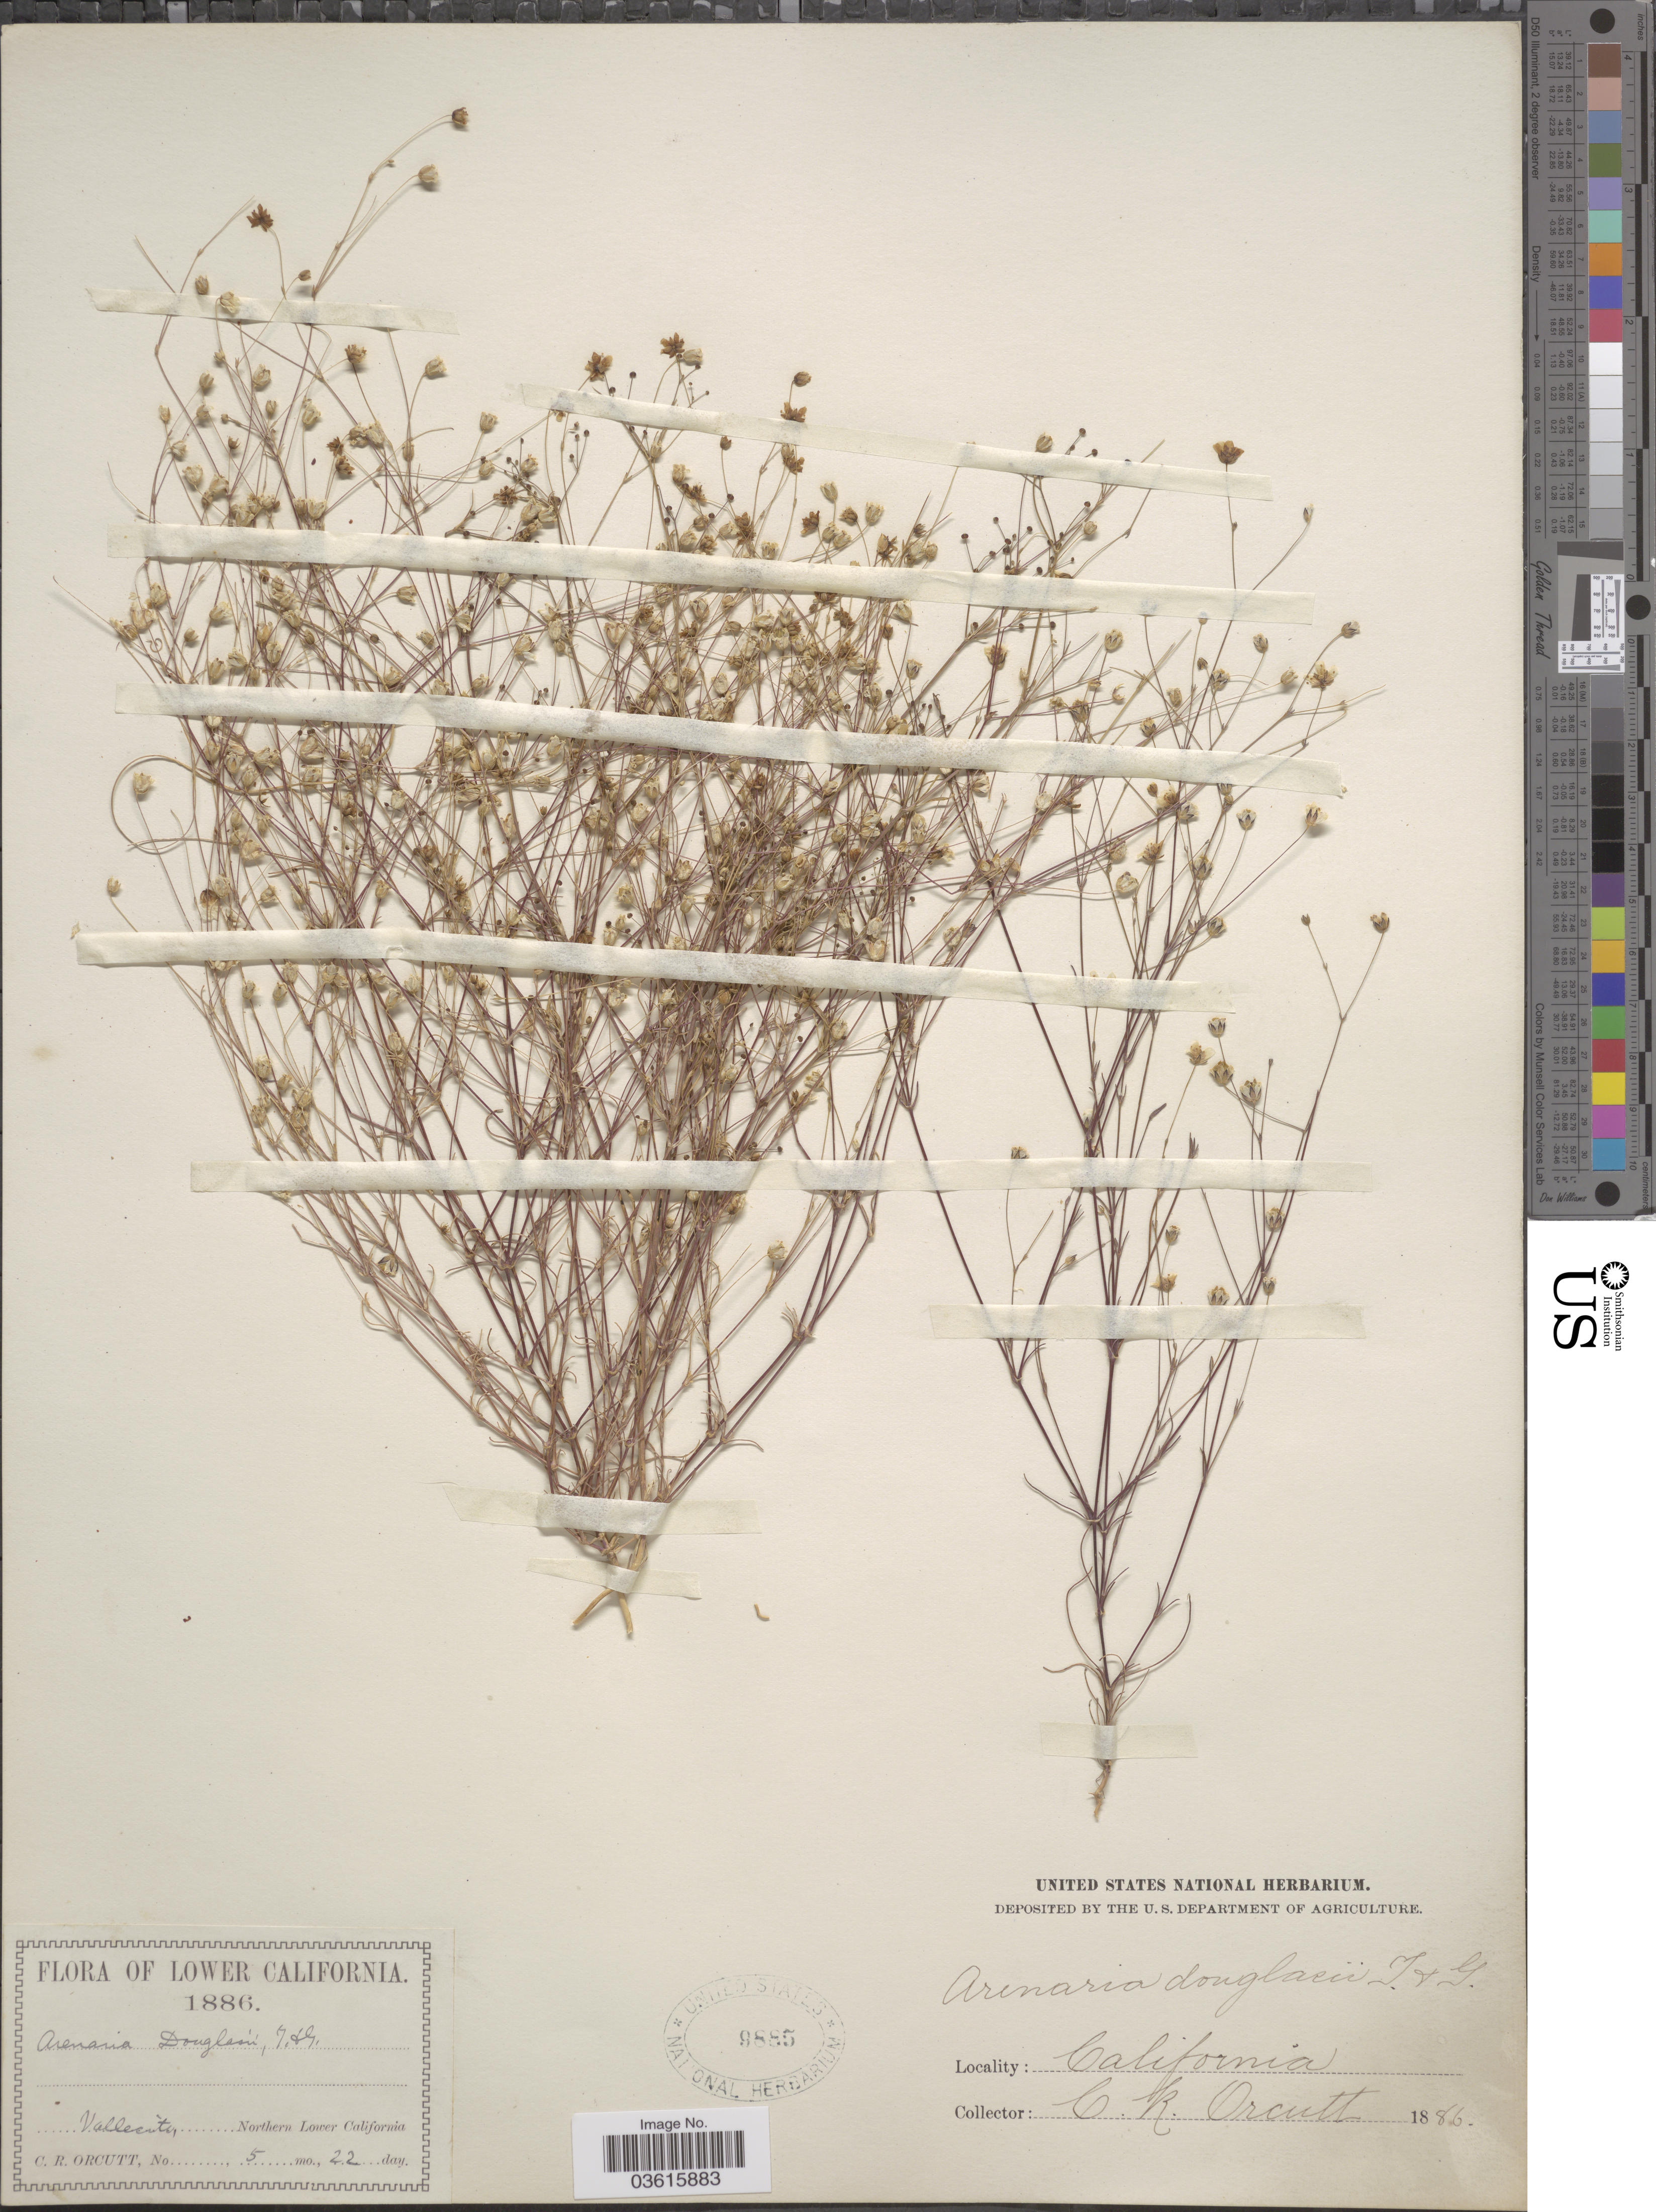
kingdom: Plantae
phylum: Tracheophyta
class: Magnoliopsida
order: Caryophyllales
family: Caryophyllaceae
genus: Minuartia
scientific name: Minuartia douglasii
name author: Mattf.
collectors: C. R. Orcutt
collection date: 1886-05-22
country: Mexico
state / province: Baja California Norte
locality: Vallecite, Northern Lower California.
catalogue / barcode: US 9885